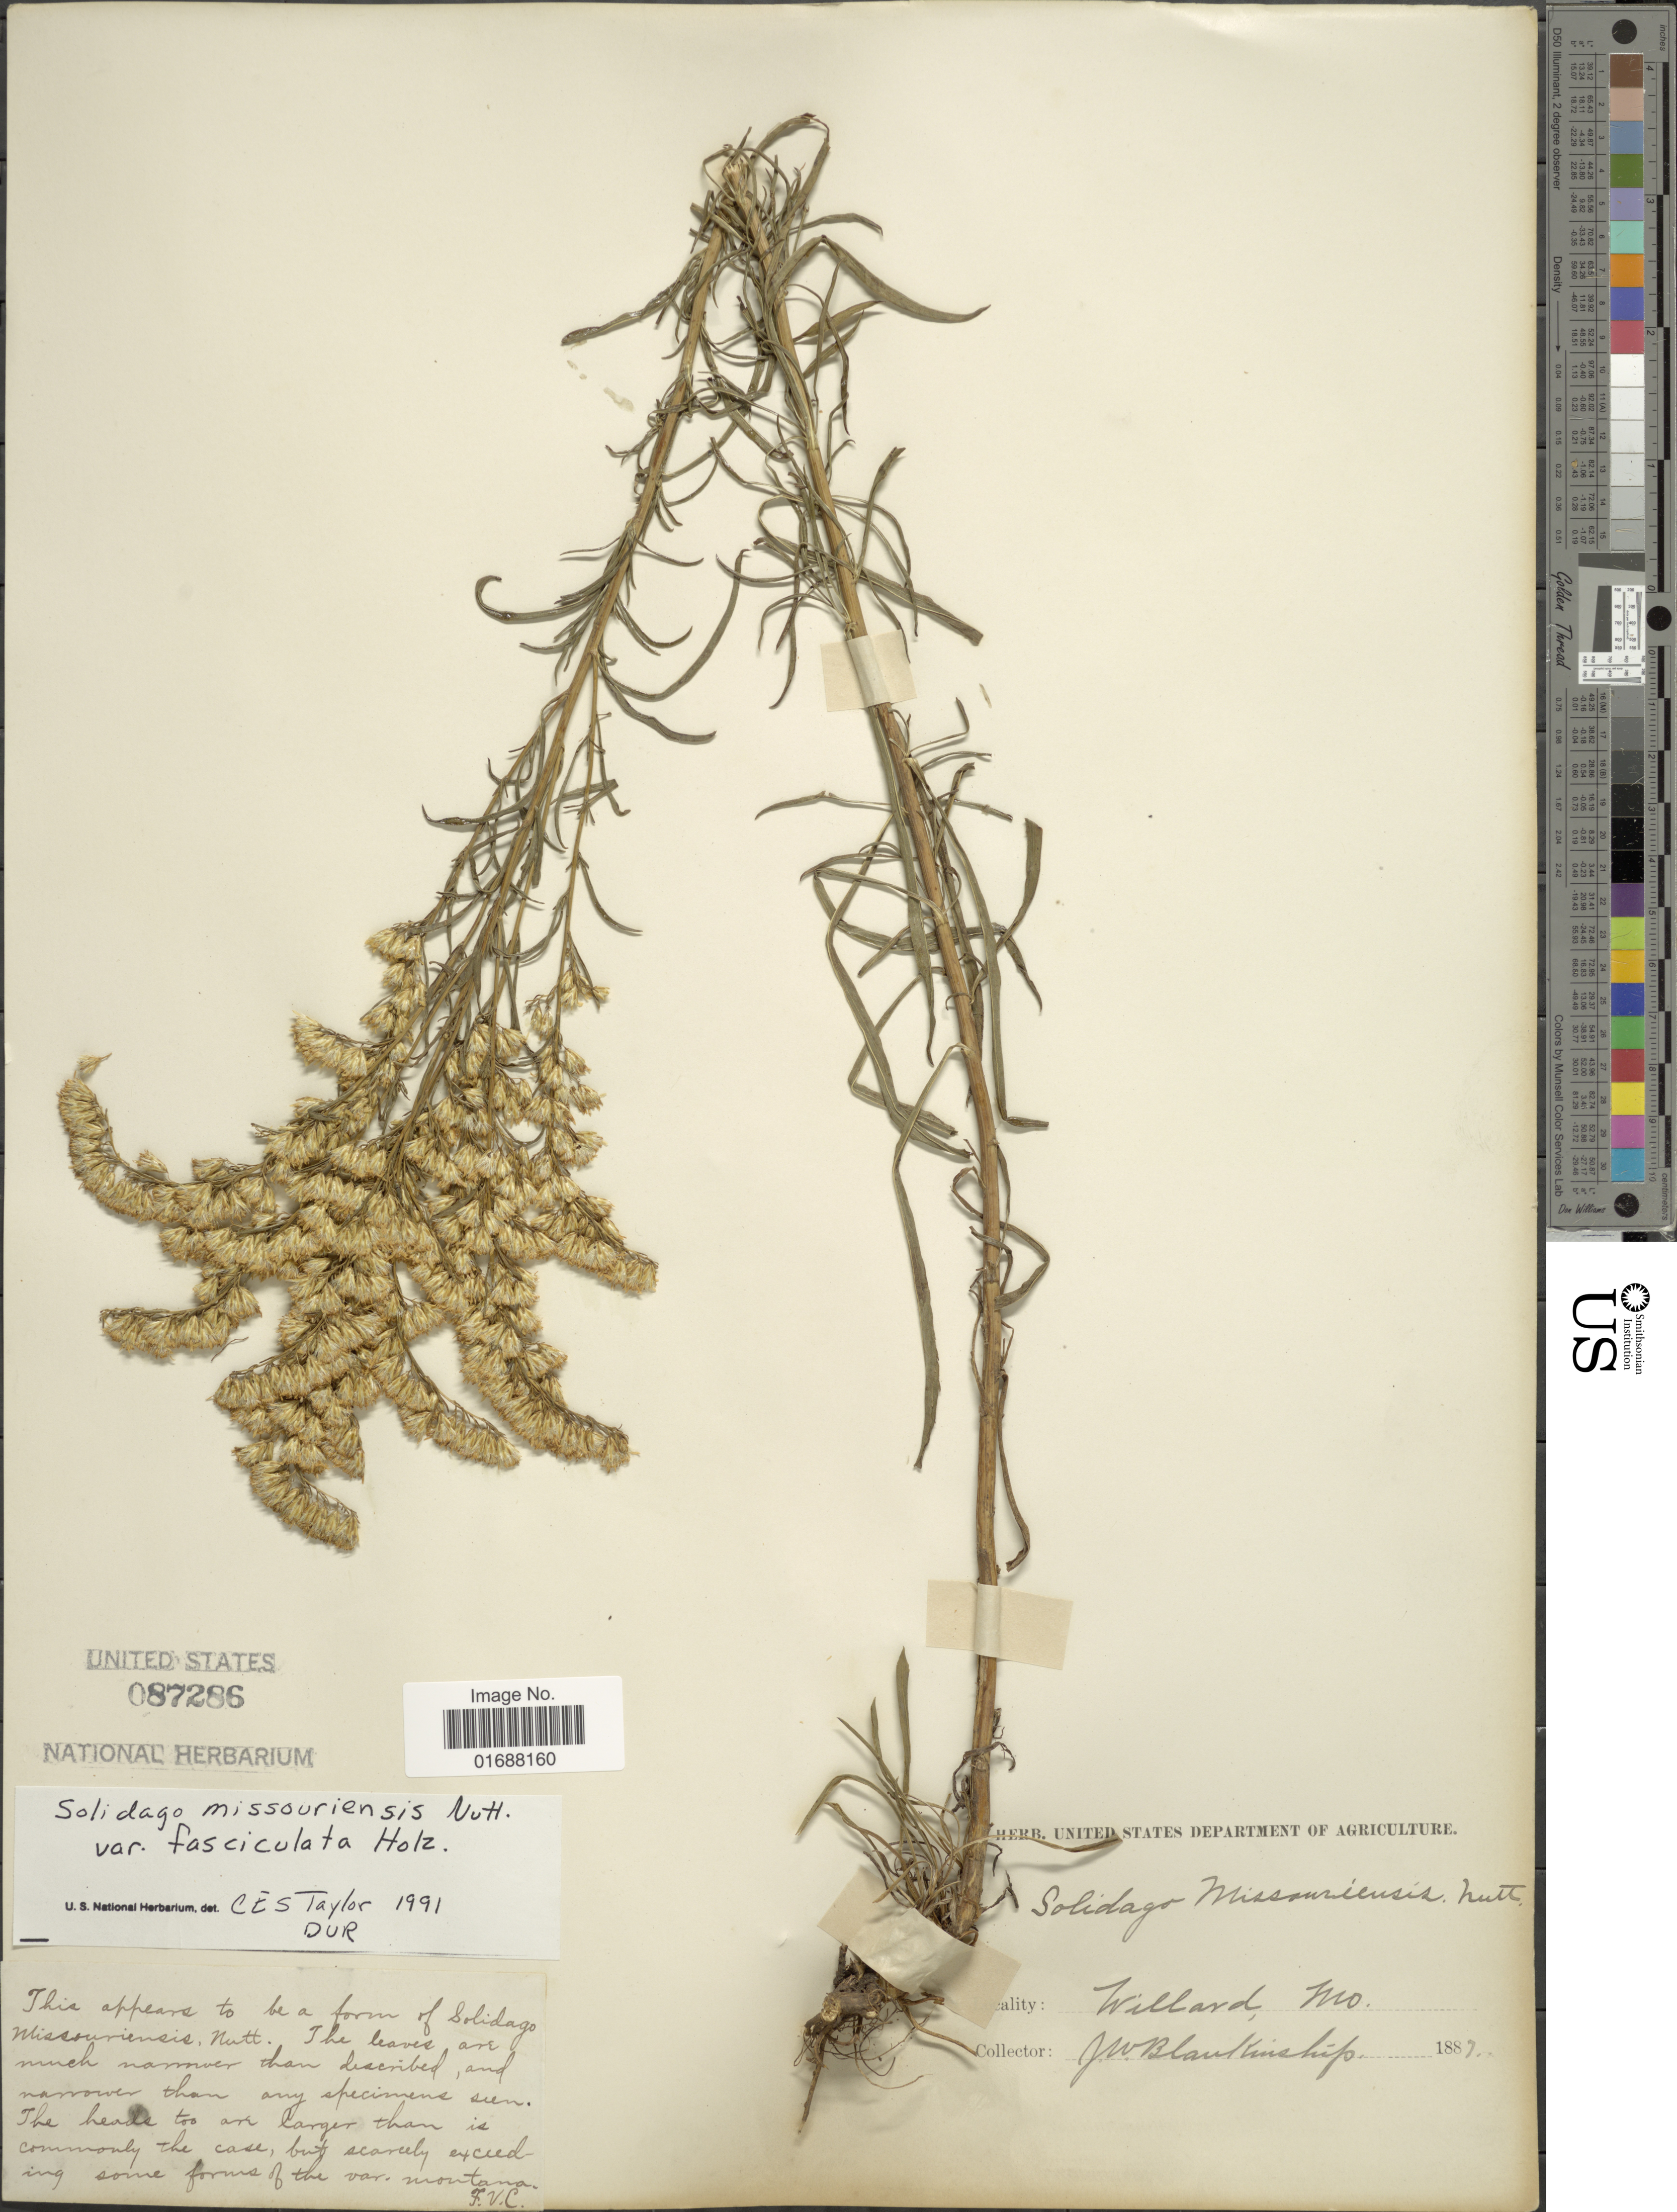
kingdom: Plantae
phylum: Tracheophyta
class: Magnoliopsida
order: Asterales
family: Asteraceae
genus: Solidago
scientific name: Solidago missouriensis var. fasciculata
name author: Holz.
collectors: J. W. Blankinship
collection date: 1887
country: United States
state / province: Missouri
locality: Willard.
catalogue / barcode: US 87286